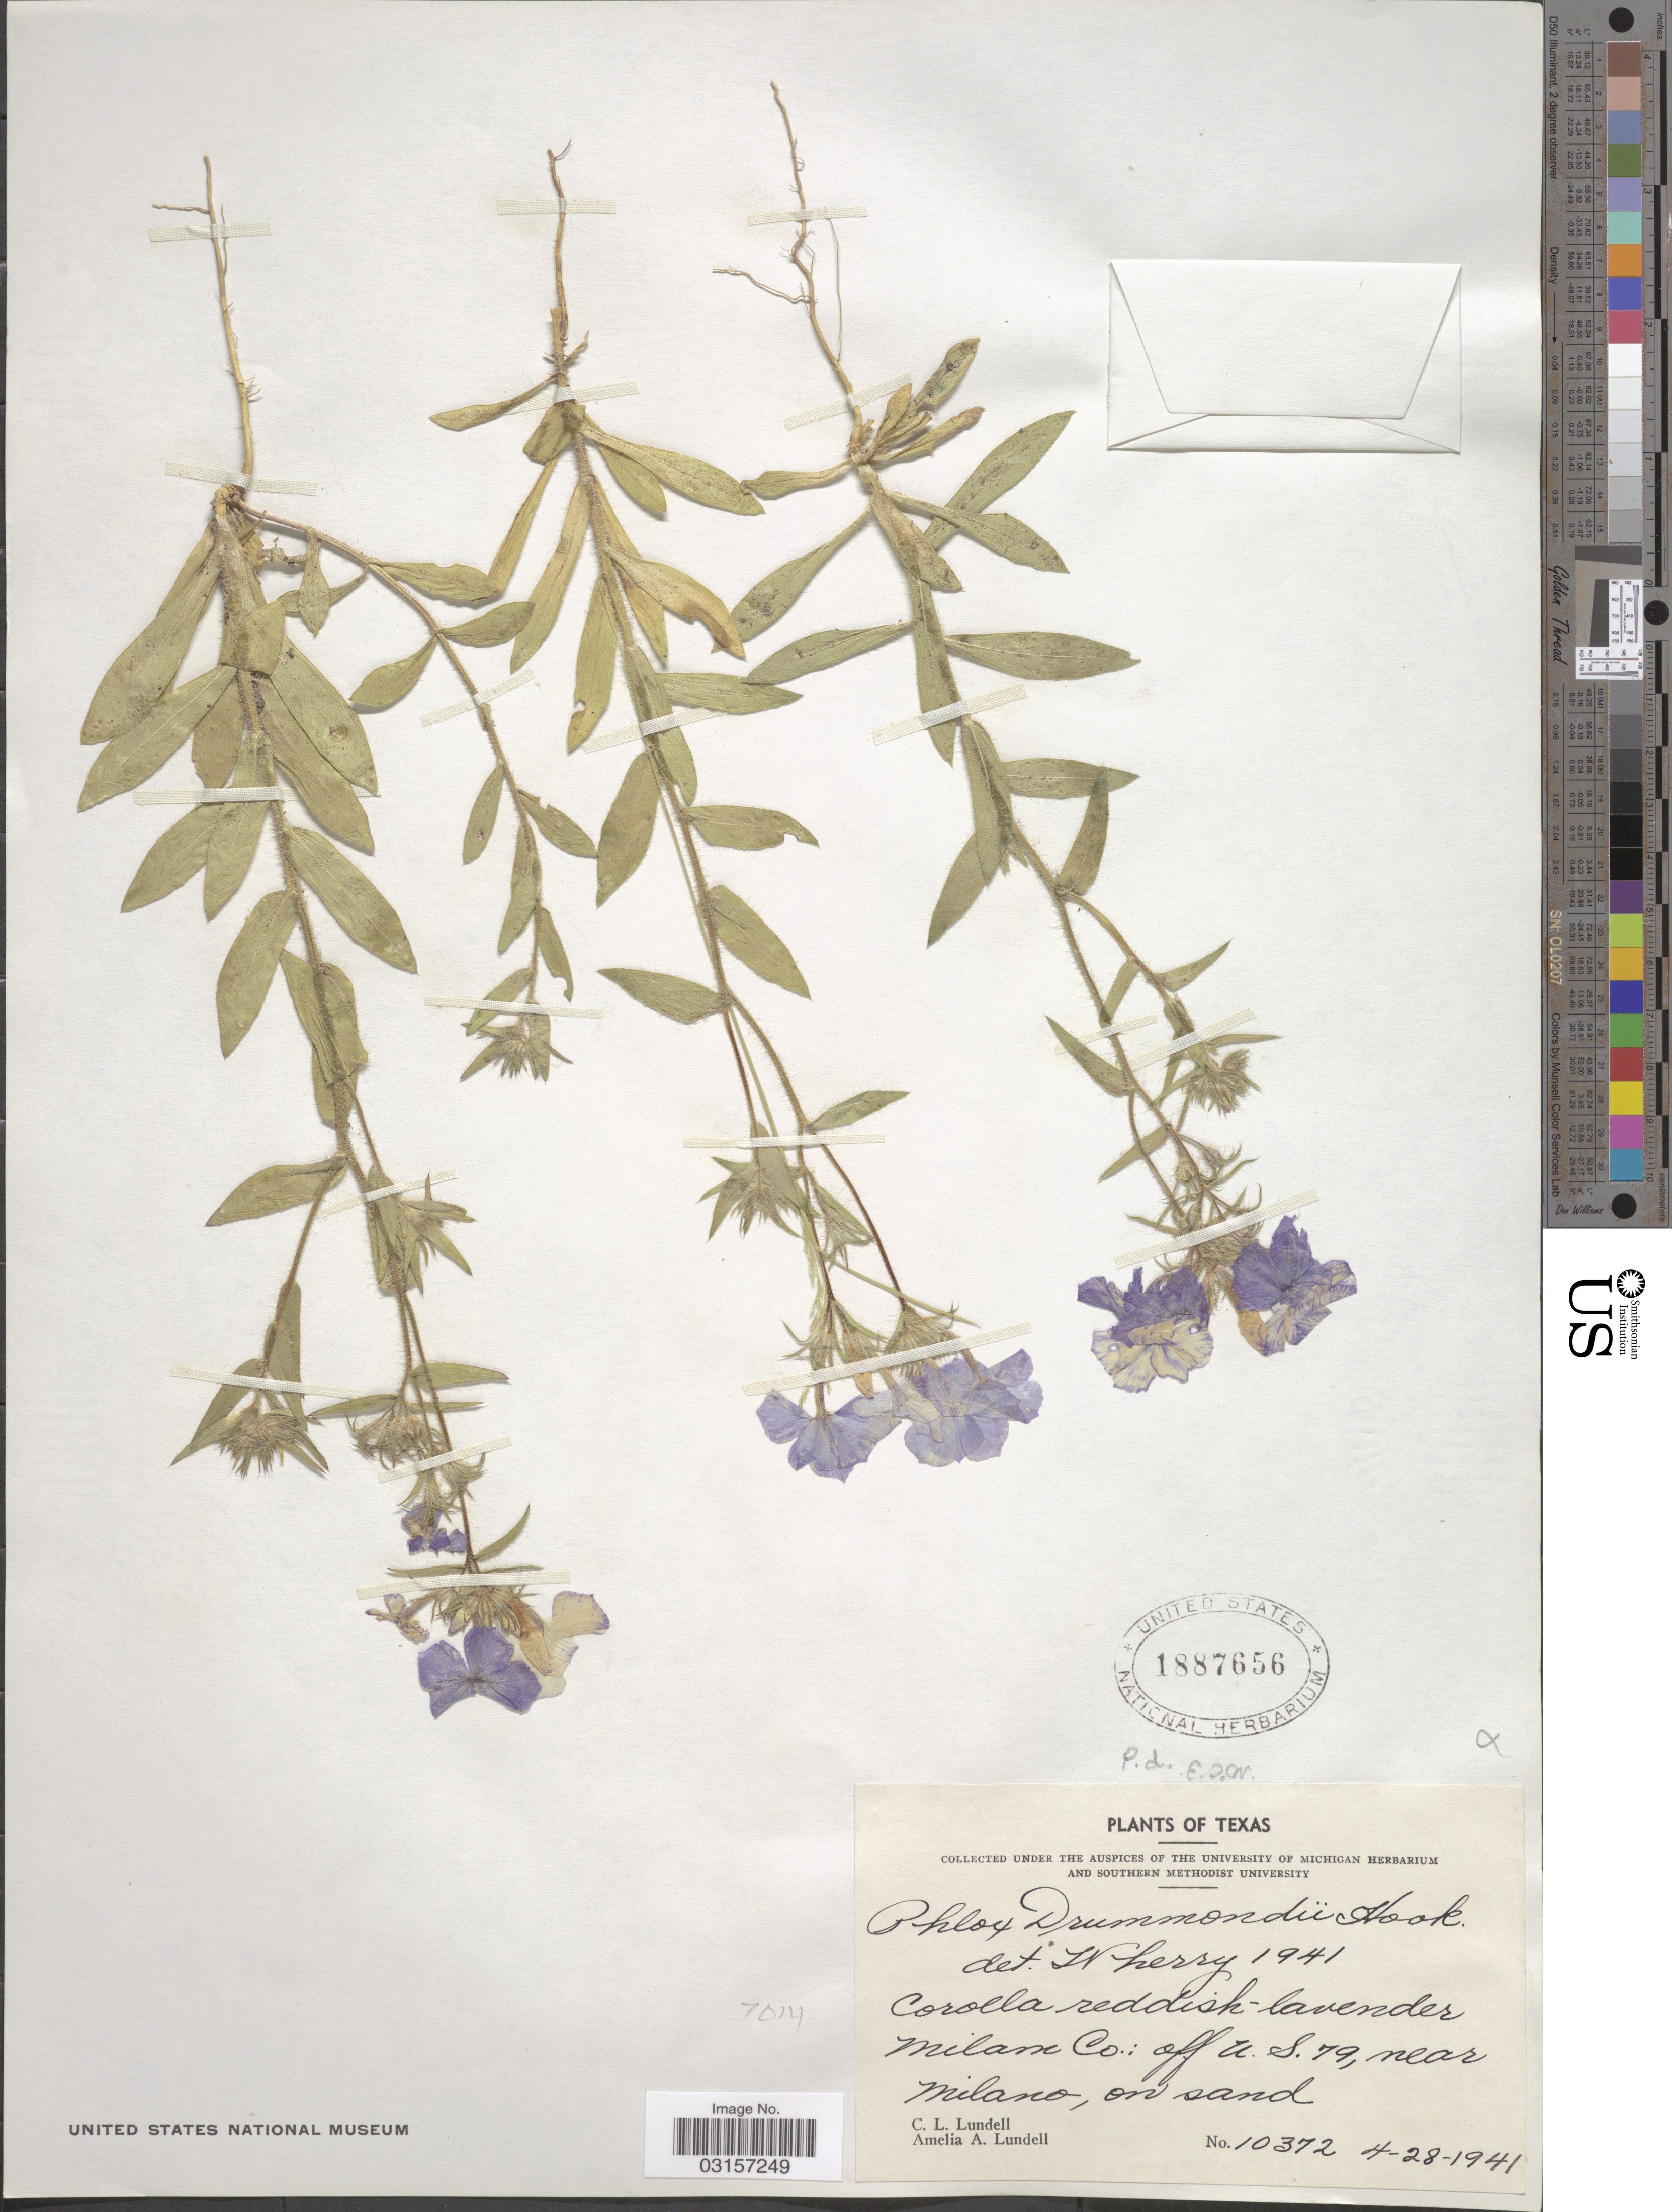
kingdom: Plantae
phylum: Tracheophyta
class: Magnoliopsida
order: Ericales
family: Polemoniaceae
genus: Phlox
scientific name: Phlox drummondii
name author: Hook.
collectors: C. L. Lundell & A. A. Lundell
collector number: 10372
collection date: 1941-04-28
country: United States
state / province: Texas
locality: Milam Co.: off U.S. 79, near Milano, on sand.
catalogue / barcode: US 1887656